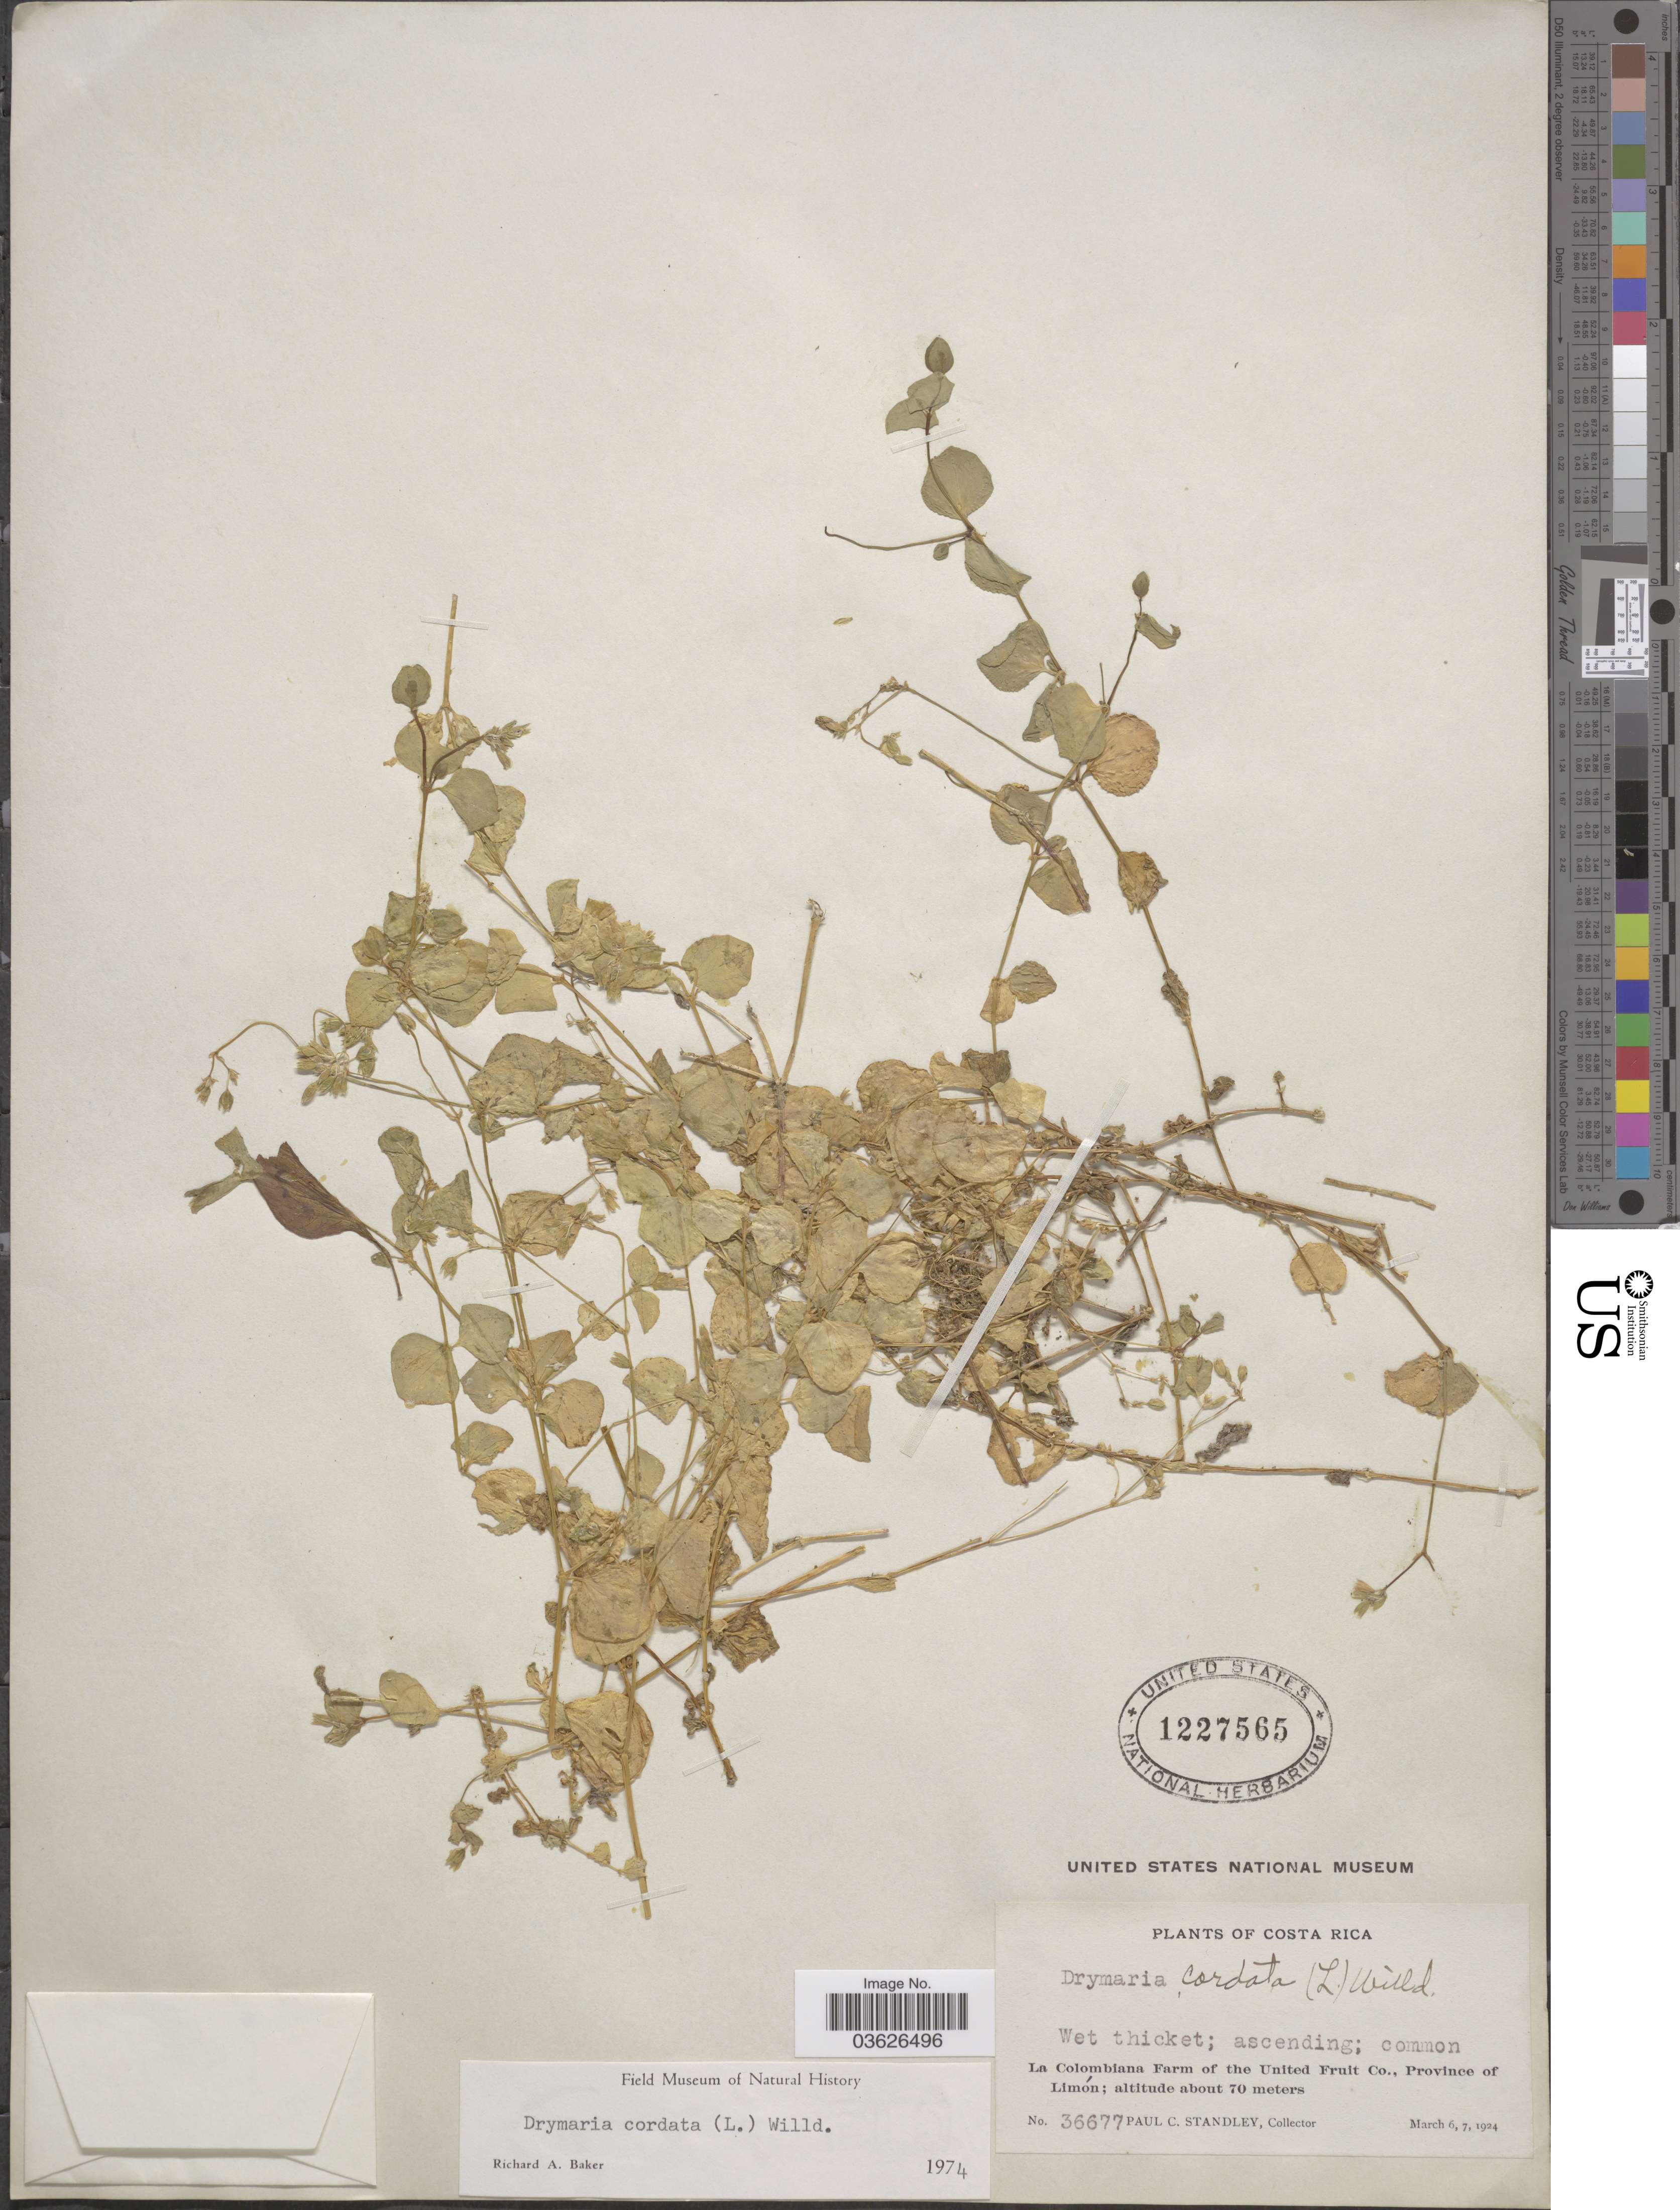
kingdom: Plantae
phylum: Tracheophyta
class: Magnoliopsida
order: Caryophyllales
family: Caryophyllaceae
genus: Drymaria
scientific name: Drymaria cordata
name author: (L.) Willd. ex Schult.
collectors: P. C. Standley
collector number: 36677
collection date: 1924-03-06/1924-03-07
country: Costa Rica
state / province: Limón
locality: La Colombiana Farm of the United Fruit Co.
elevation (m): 70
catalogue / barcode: US 1227565